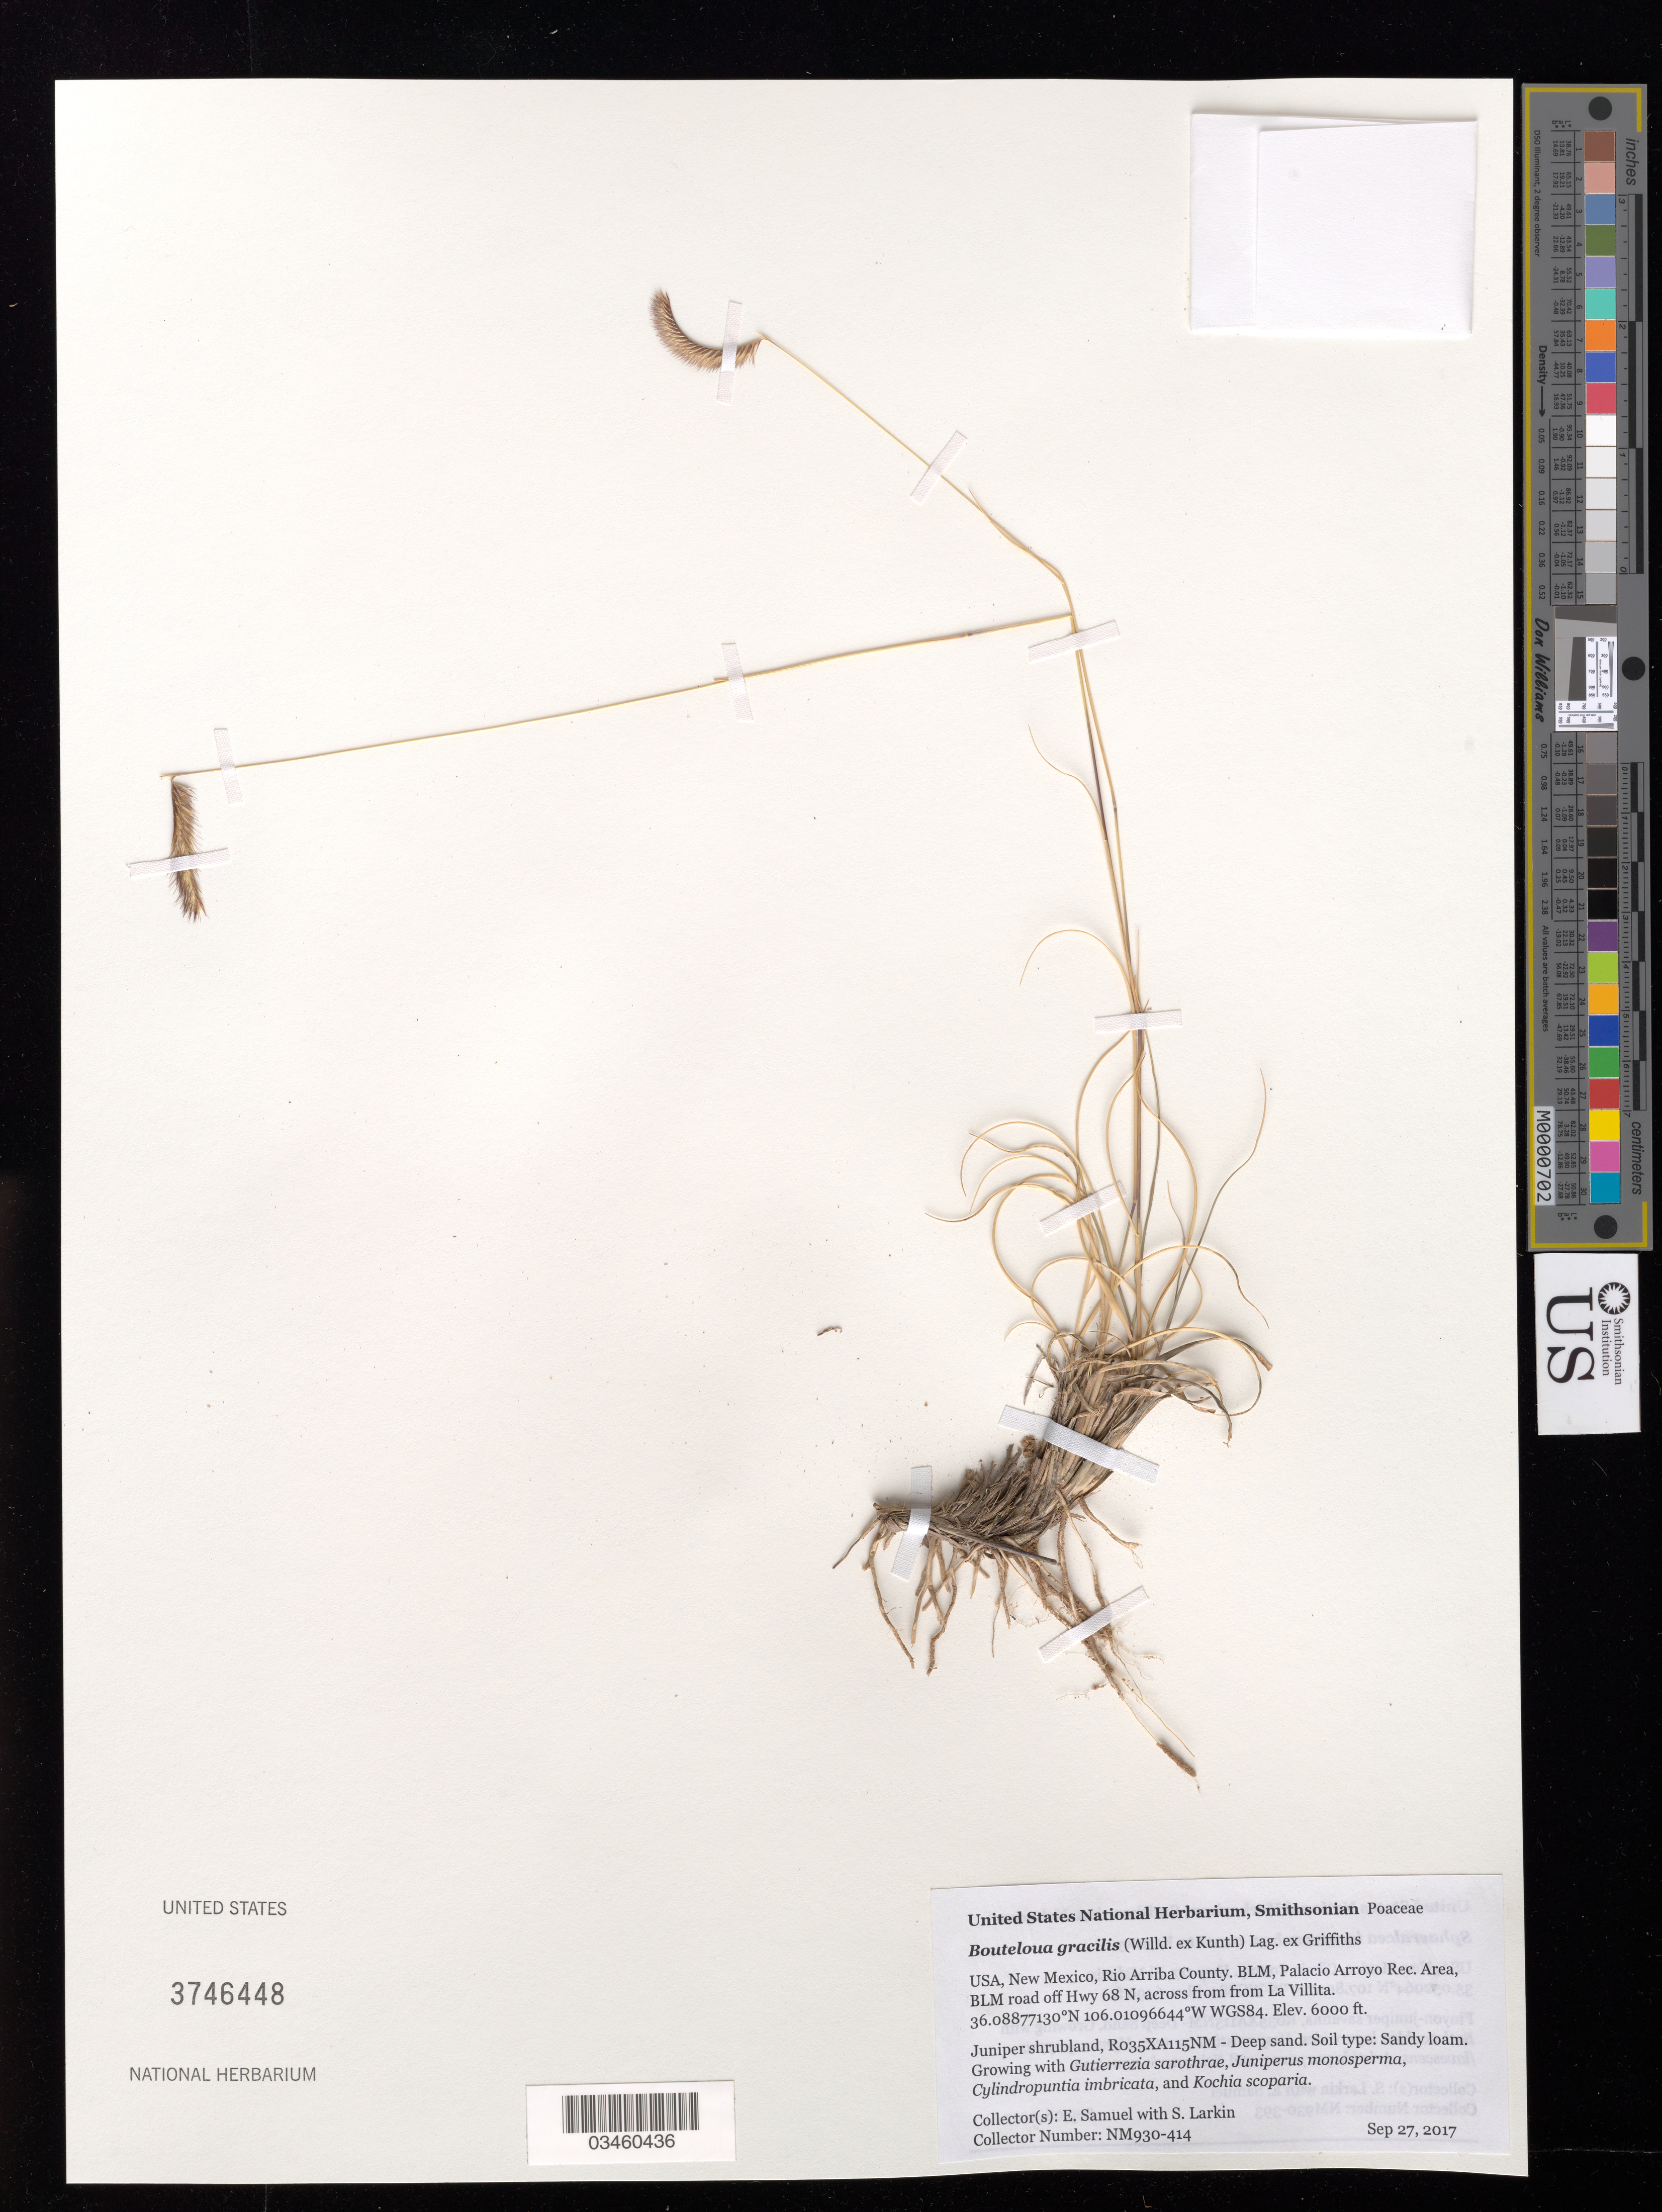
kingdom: Plantae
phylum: Tracheophyta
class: Liliopsida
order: Poales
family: Poaceae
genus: Bouteloua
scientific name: Bouteloua gracilis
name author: (Kunth) Lag. ex Griffiths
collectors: E. Samuel & S. Larkin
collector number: NM930-414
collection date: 2017-09-27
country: United States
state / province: New Mexico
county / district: Rio Arriba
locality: BLM, Highway 68, Palacio Recreation Area, BLM road across from La Villita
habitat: R035XA115NM - Deep sand. Sandy loam. Juniper shrubland.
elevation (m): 1829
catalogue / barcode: US 3746448